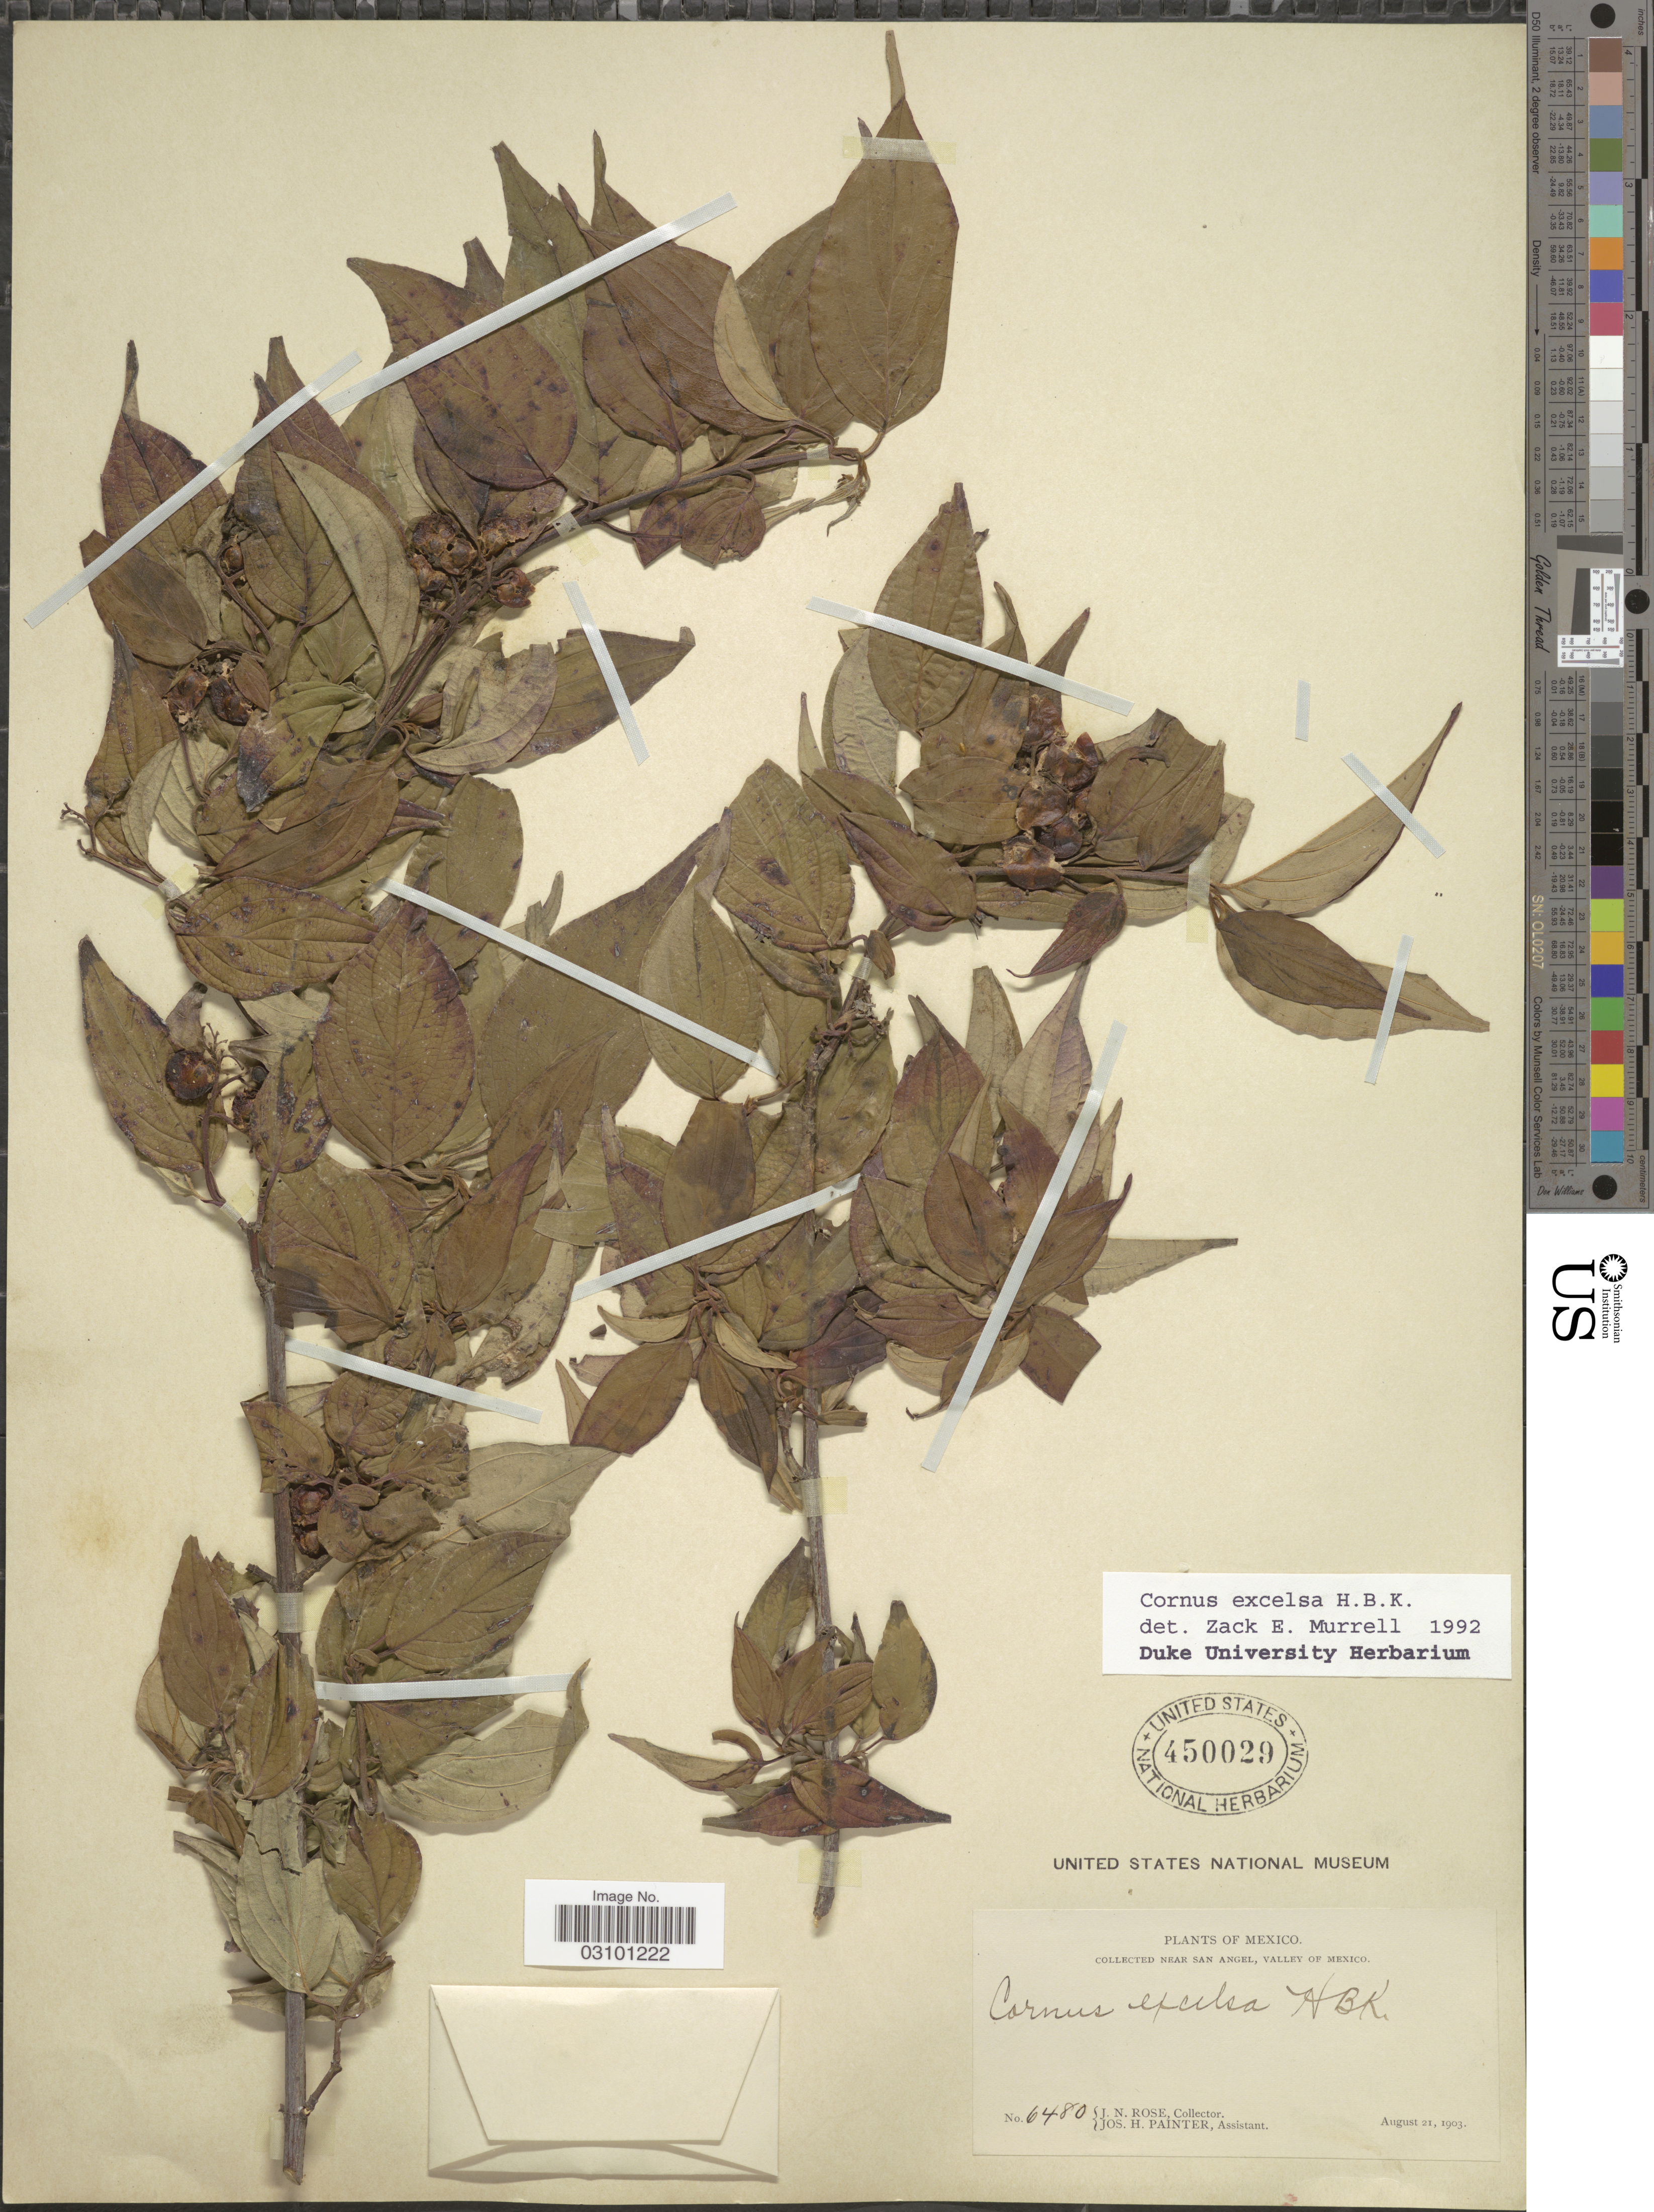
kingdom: Plantae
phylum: Tracheophyta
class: Magnoliopsida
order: Cornales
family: Cornaceae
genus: Cornus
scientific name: Cornus excelsa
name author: Kunth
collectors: J. N. Rose & J. H. Painter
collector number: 6480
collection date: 1903-08-21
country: Mexico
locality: Near San Angel, valley of Mexico.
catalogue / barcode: US 450029